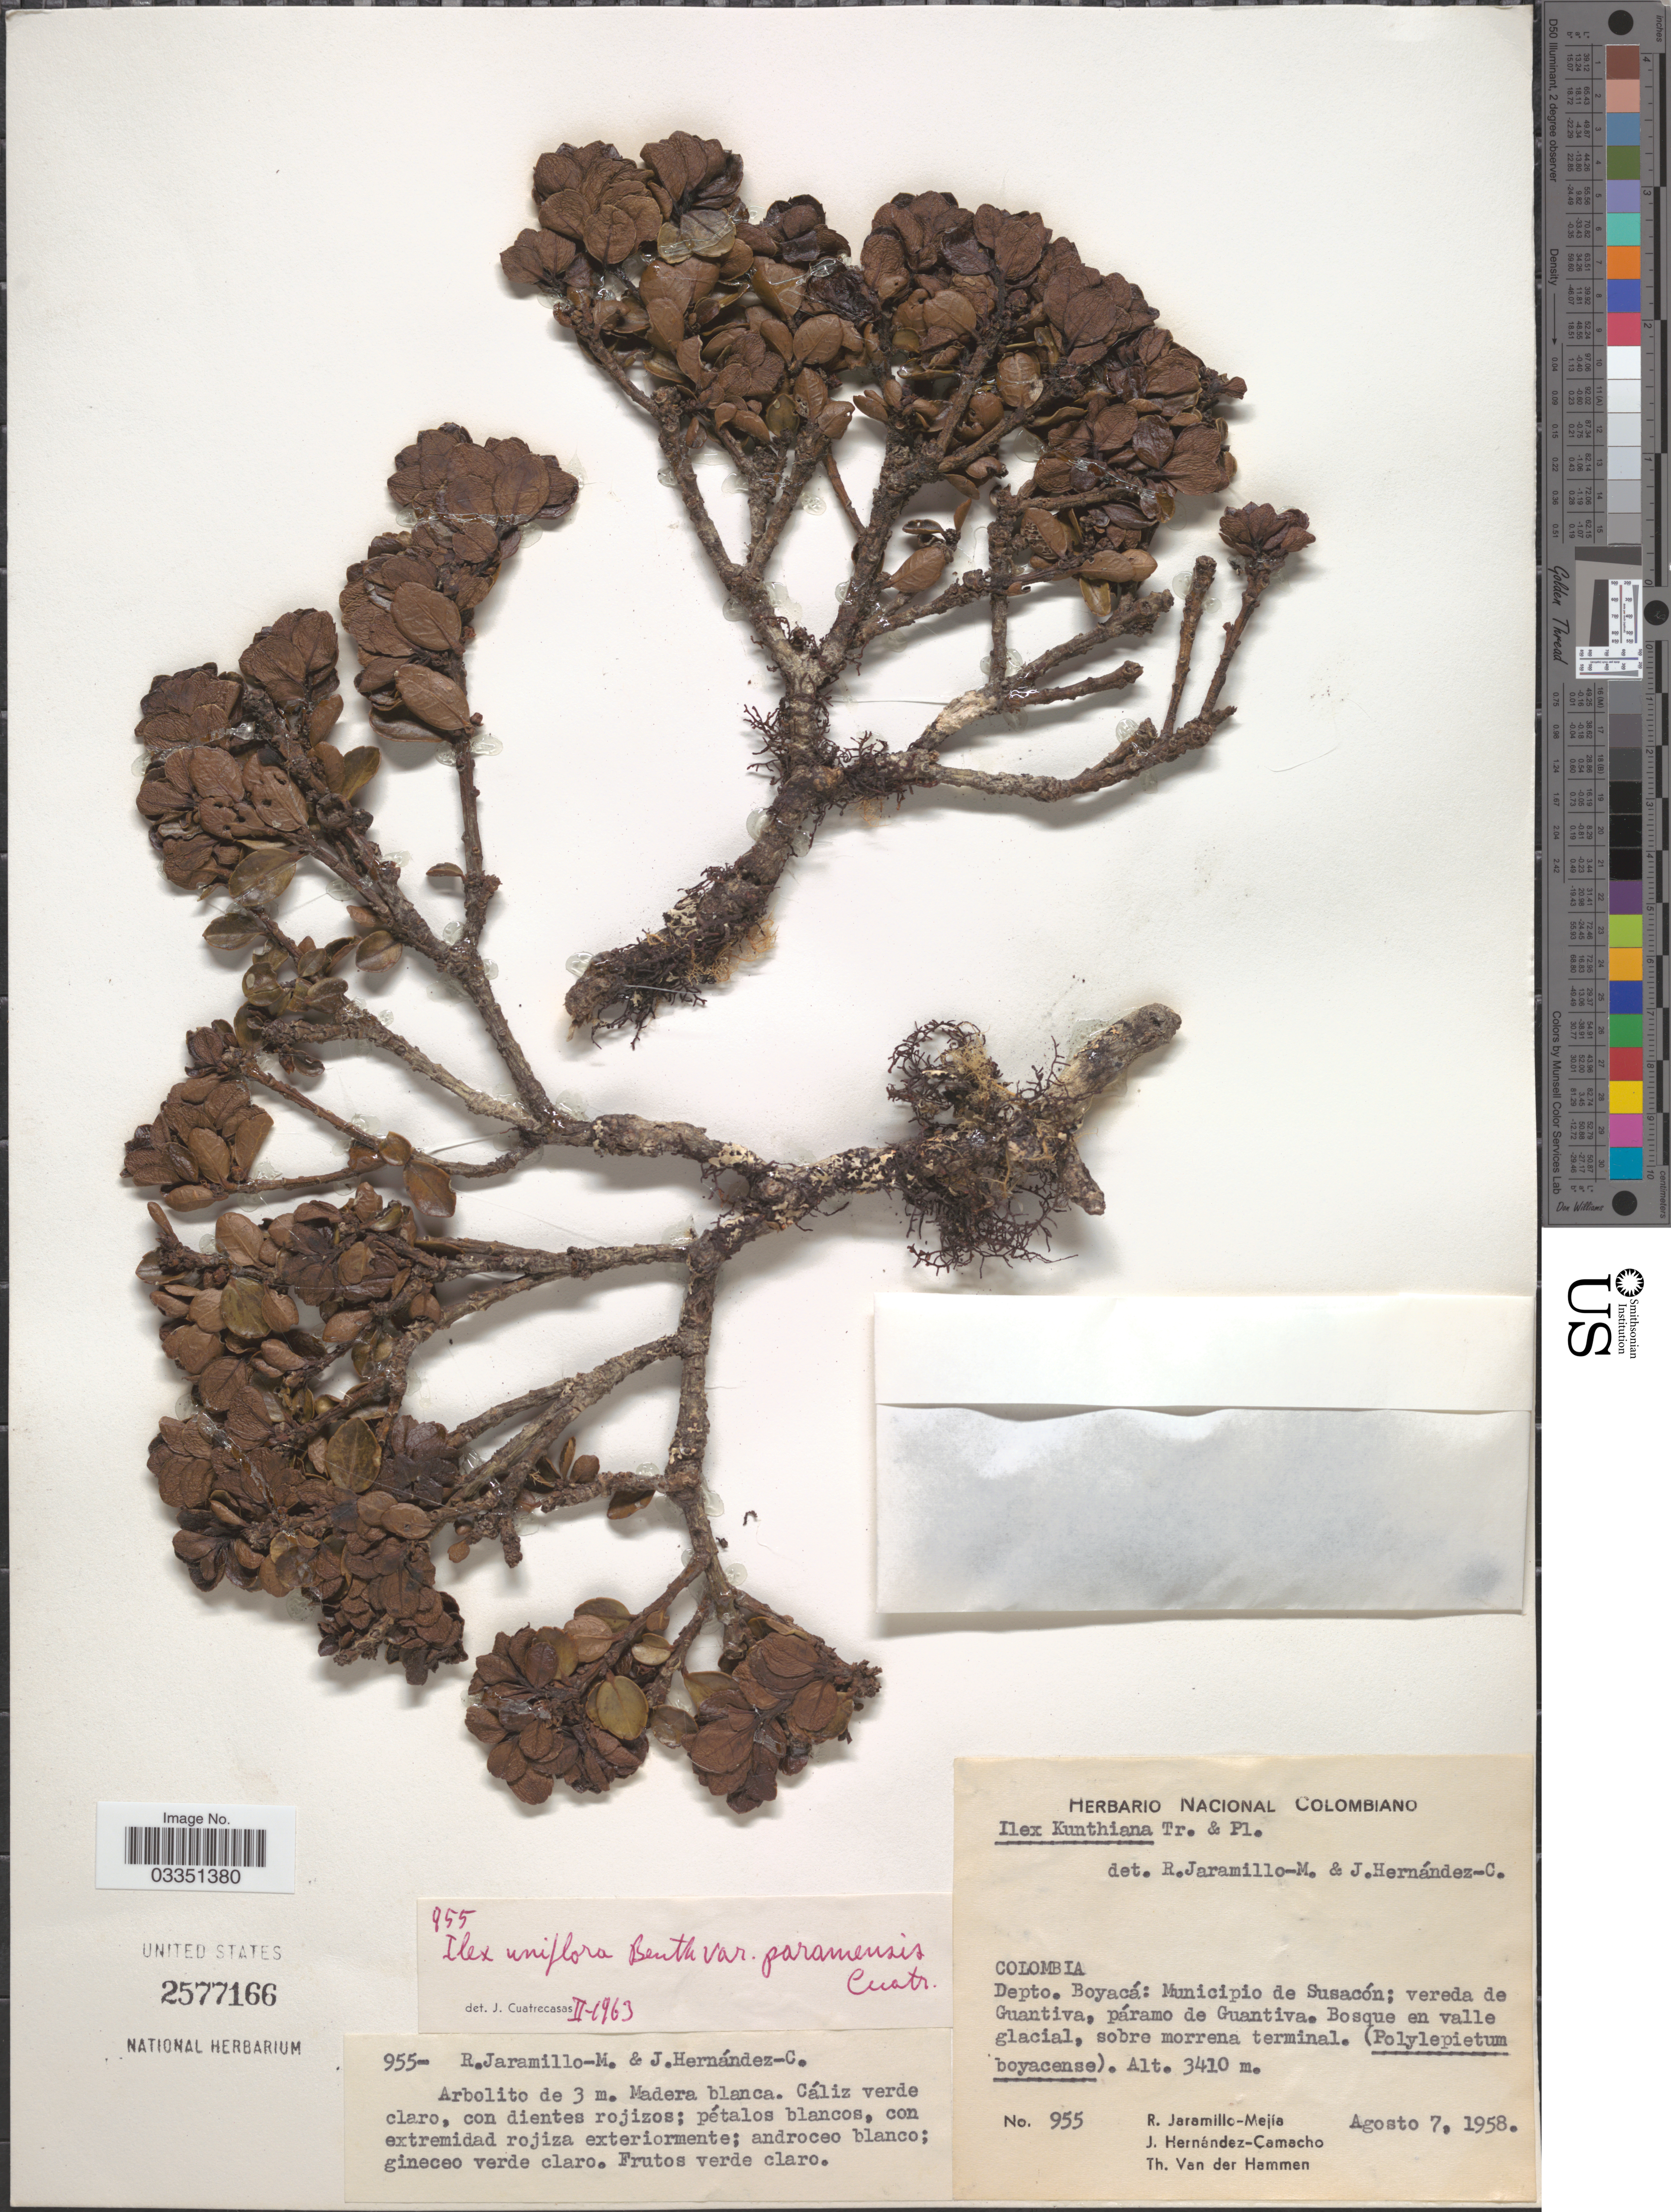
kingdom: Plantae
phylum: Tracheophyta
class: Magnoliopsida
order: Aquifoliales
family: Aquifoliaceae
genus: Ilex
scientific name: Ilex uniflora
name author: Fawc. & Rendle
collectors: R. Jaramillo M., J. Hernandez Camacho & T. Van der Hammen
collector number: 955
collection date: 1958-08-07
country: Colombia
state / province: Boyacá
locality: Depto. Boyacá: Municipio de Susacón; vereda de Guantiva, páramo de Guantiva.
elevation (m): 3410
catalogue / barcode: US 2577166